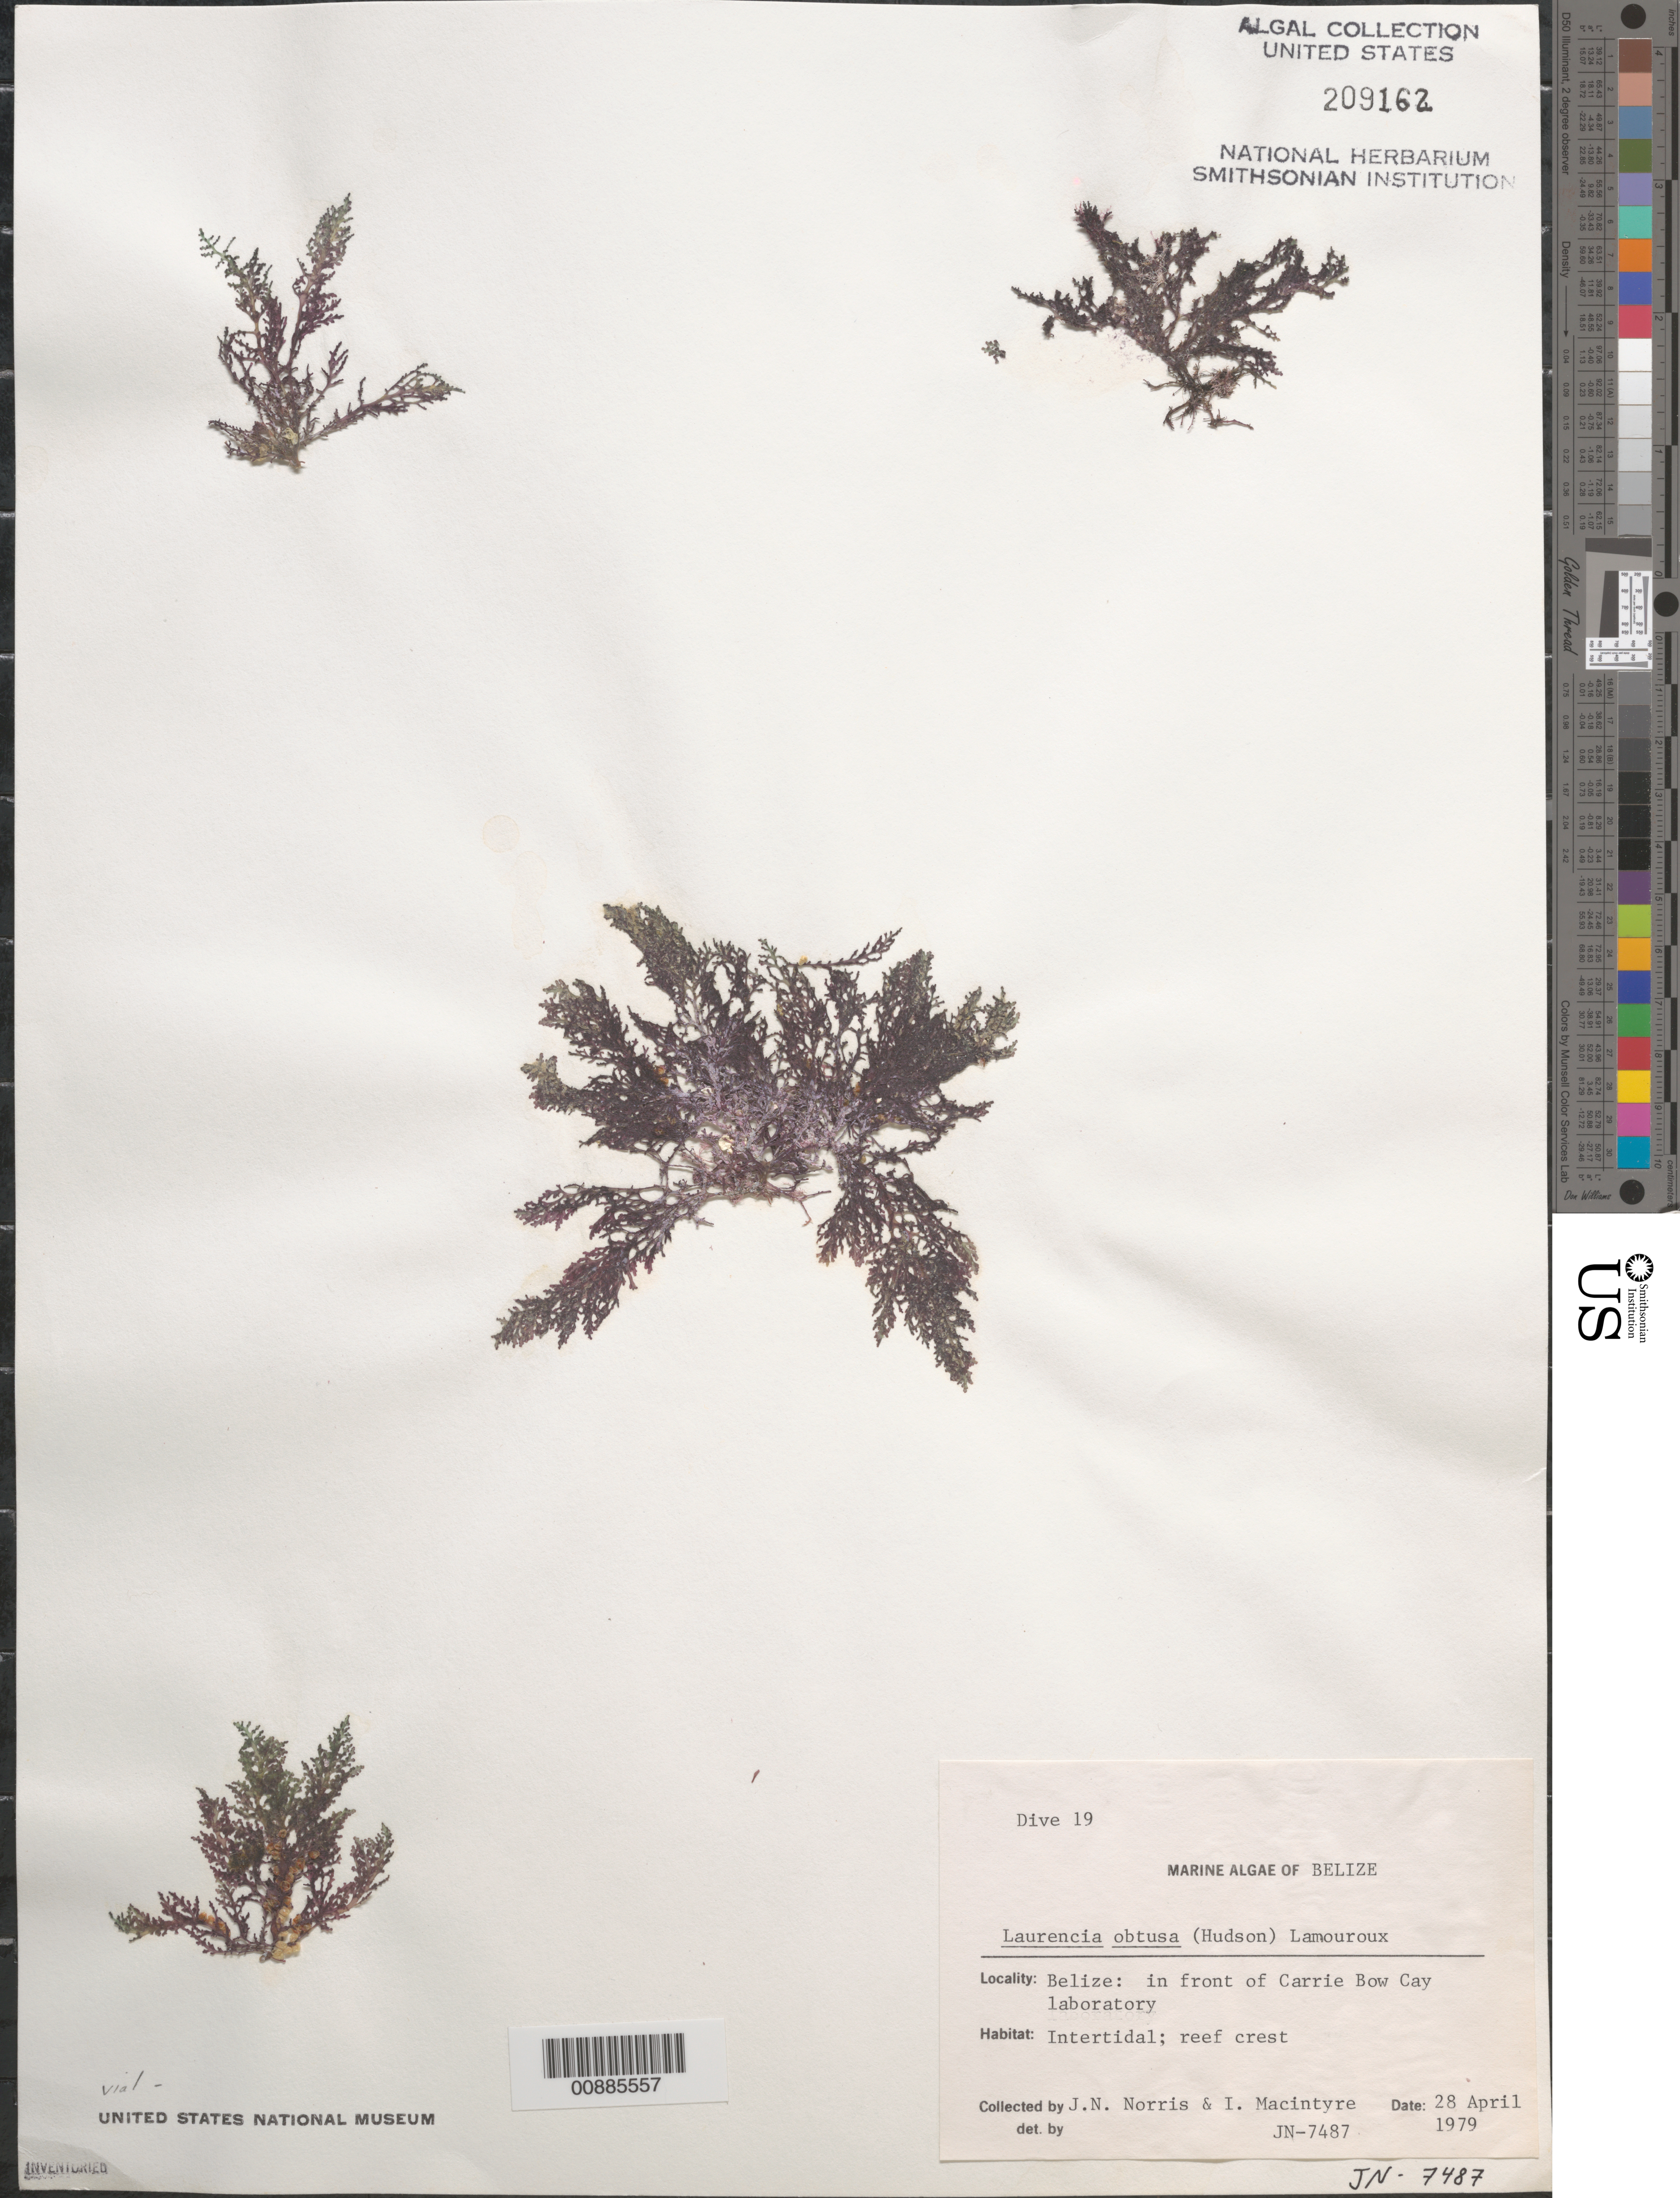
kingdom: Plantae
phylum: Rhodophyta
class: Florideophyceae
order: Ceramiales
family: Rhodomelaceae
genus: Laurencia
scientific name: Laurencia obtusa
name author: (Huds.) J.V.Lamouroux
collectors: J. N. Norris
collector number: JN-7487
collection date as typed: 28 Apr 1979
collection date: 1979-04-28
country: Belize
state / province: Stann Creek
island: Carrie Bow Cay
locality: In front of laboratory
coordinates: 16 48'N, 88 05'W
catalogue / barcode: US 209162